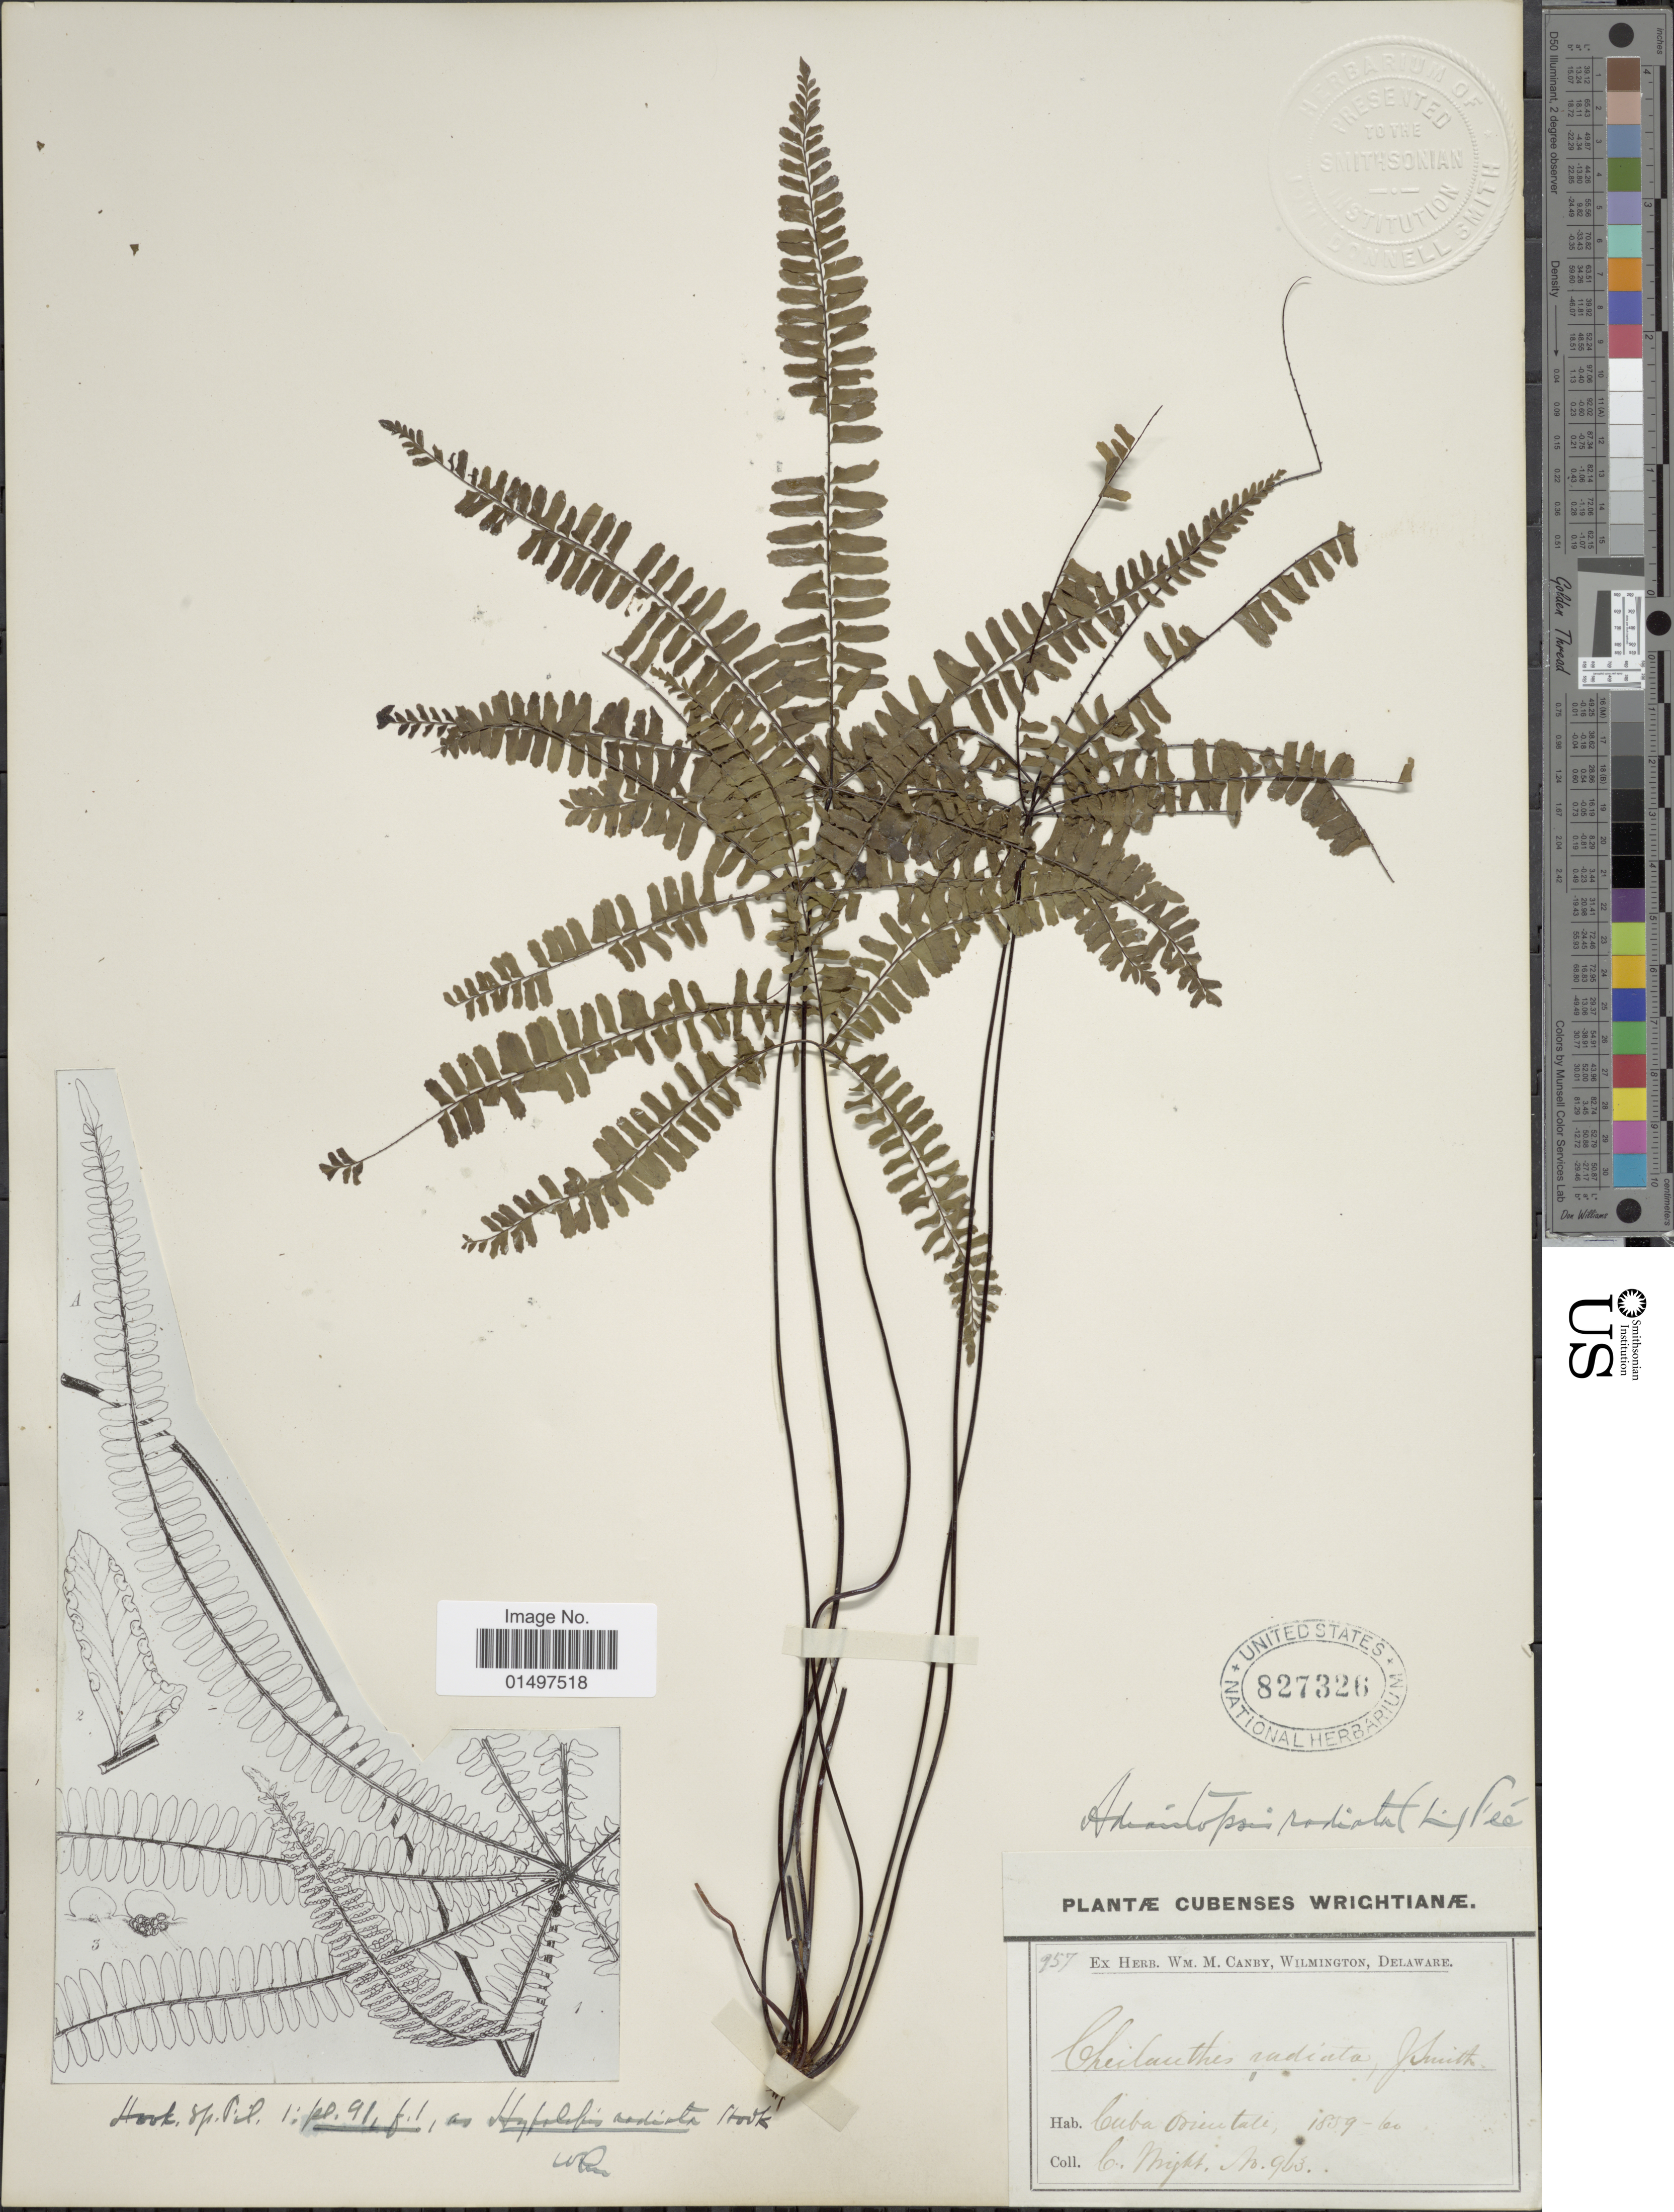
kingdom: Plantae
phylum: Tracheophyta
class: Polypodiopsida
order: Polypodiales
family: Pteridaceae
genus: Adiantopsis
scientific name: Adiantopsis radiata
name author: (L.) Fée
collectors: C. Wright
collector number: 963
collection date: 1859/1860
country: Cuba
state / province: Oriente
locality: Cuba Orientale. Cubenses.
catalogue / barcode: US 827326